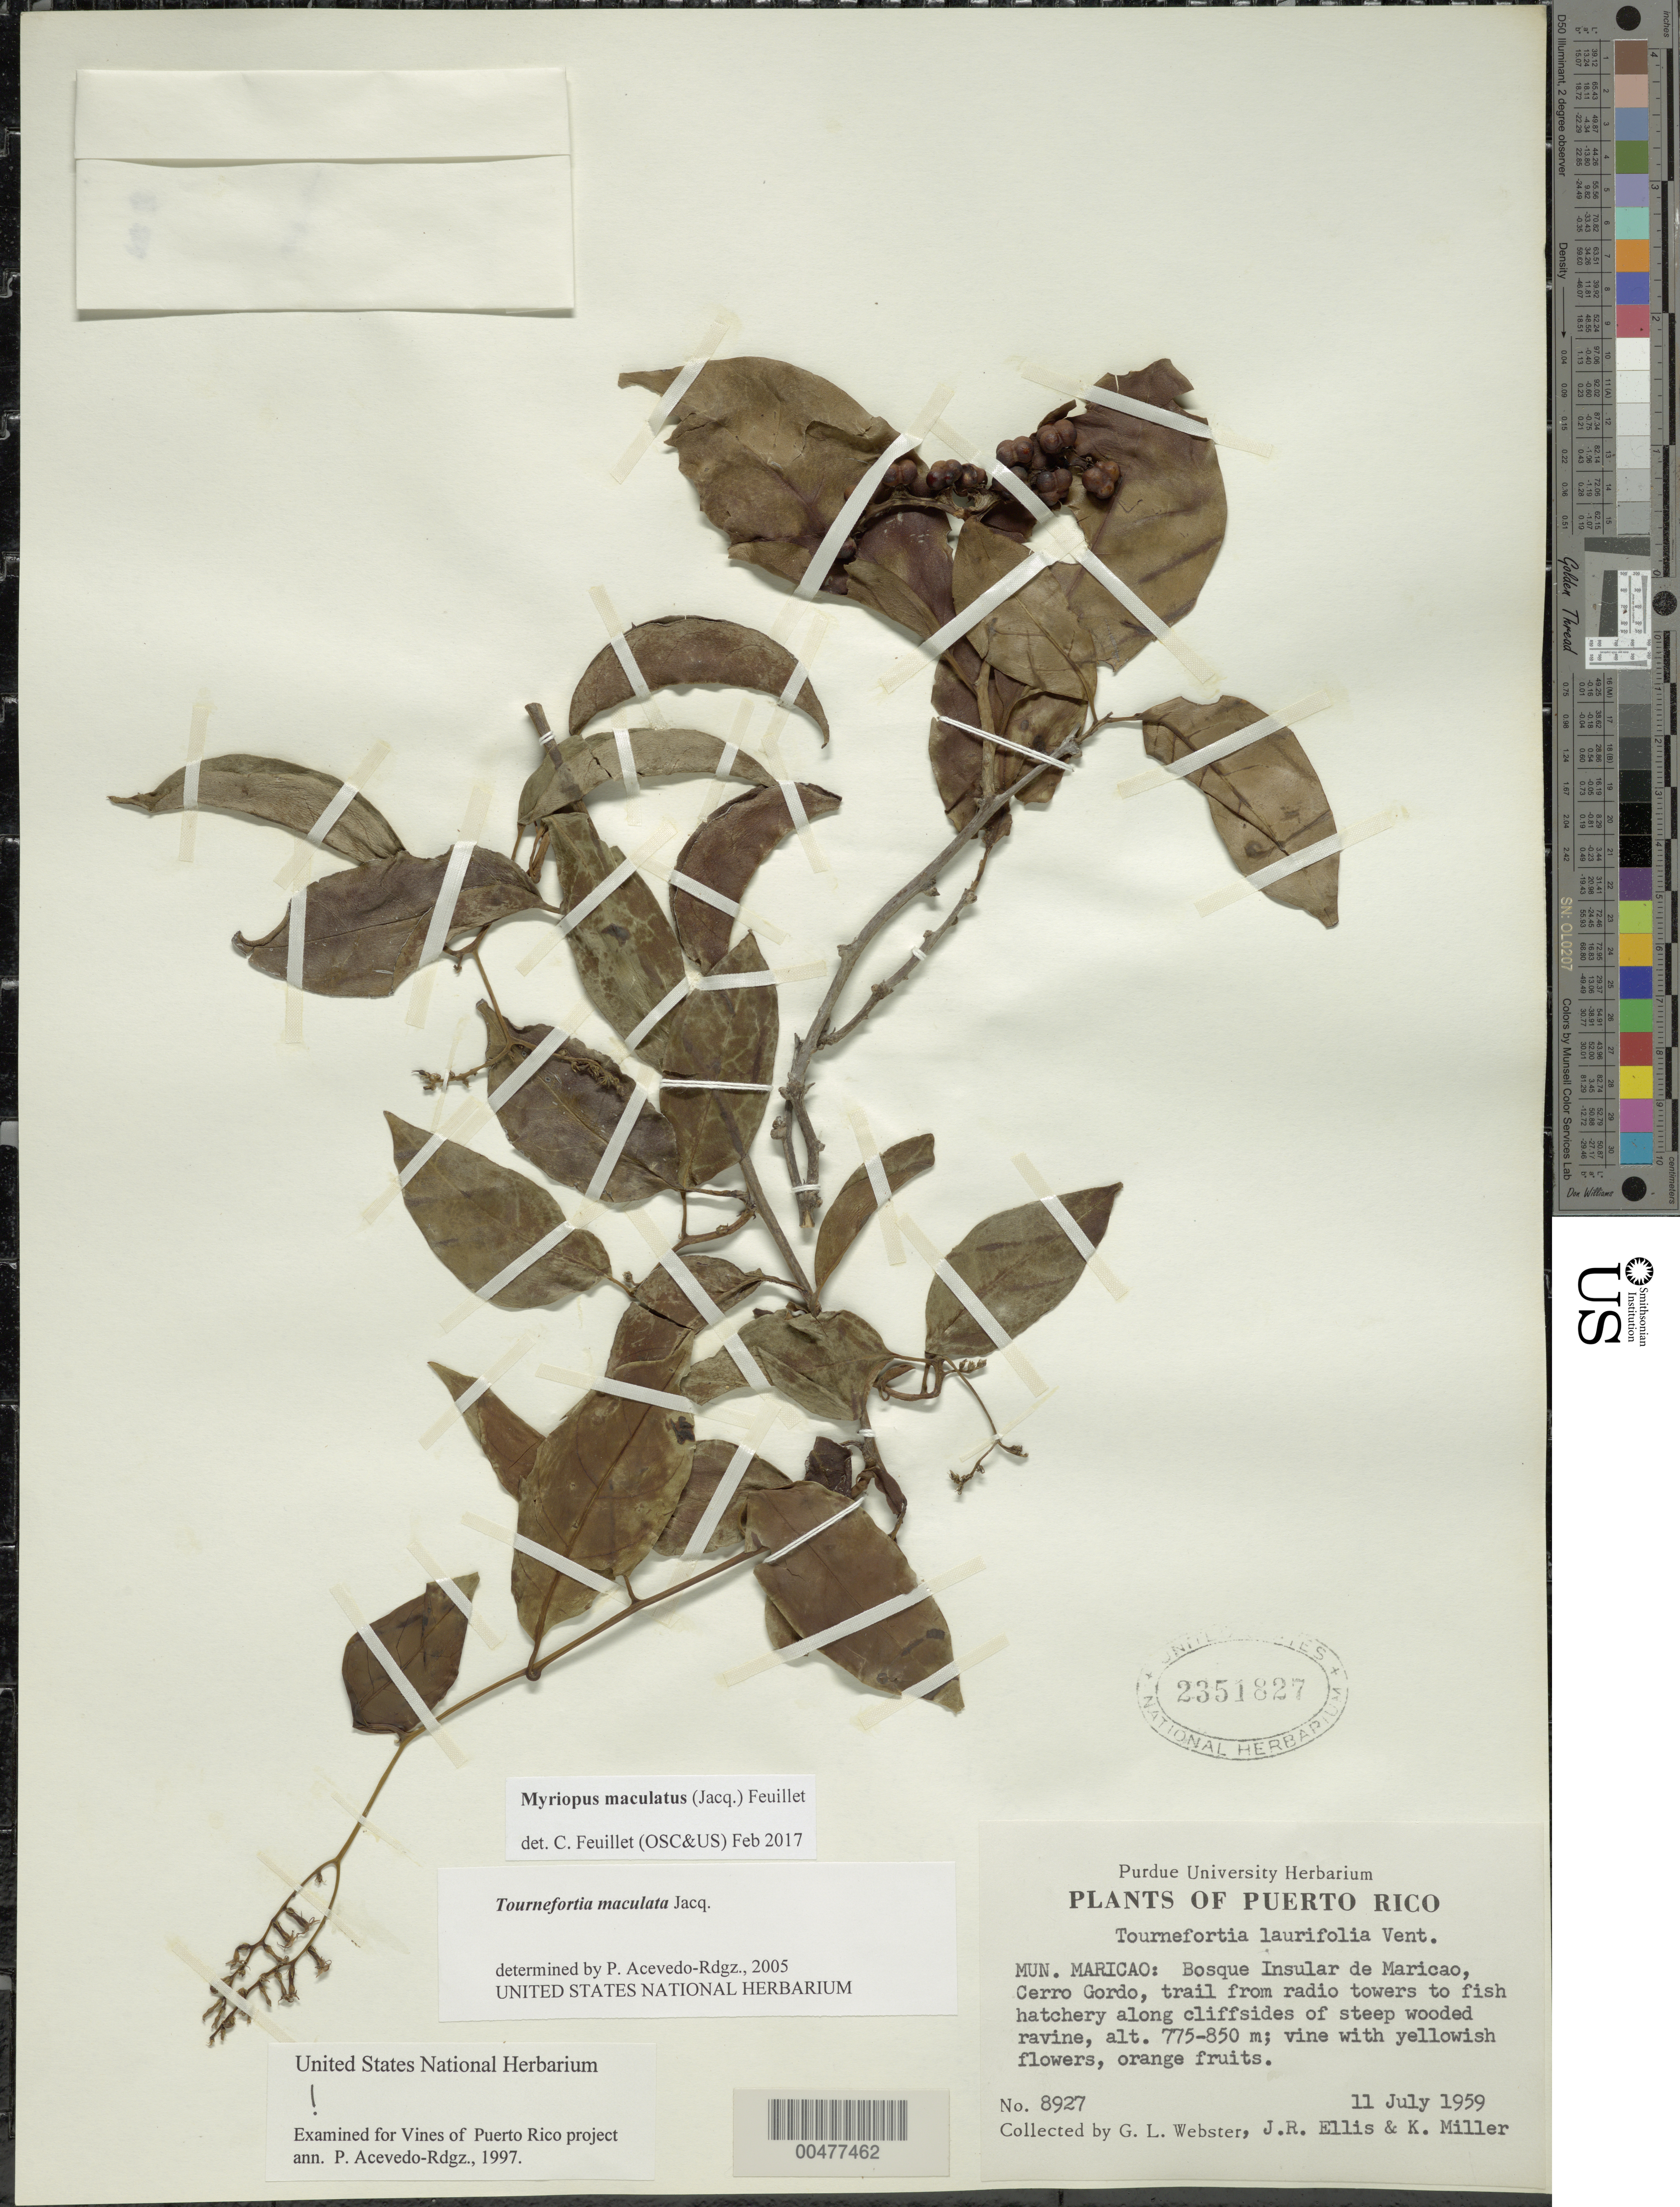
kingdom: Plantae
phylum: Tracheophyta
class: Magnoliopsida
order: Boraginales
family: Heliotropiaceae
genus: Myriopus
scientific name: Myriopus maculatus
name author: (Jacq.) Feuillet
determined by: Feuillet, C.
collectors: G. L. Webster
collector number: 8927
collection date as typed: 11 Jul 1959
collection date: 1959-07-11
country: Puerto Rico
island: Greater Antilles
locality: Maricao, Cerro Gordo, trail from radio towers to fish hatchery along cliffsides of steep wooded ravine.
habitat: Along cliffsides of steep wooded ravine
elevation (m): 775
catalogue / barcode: US 2351827